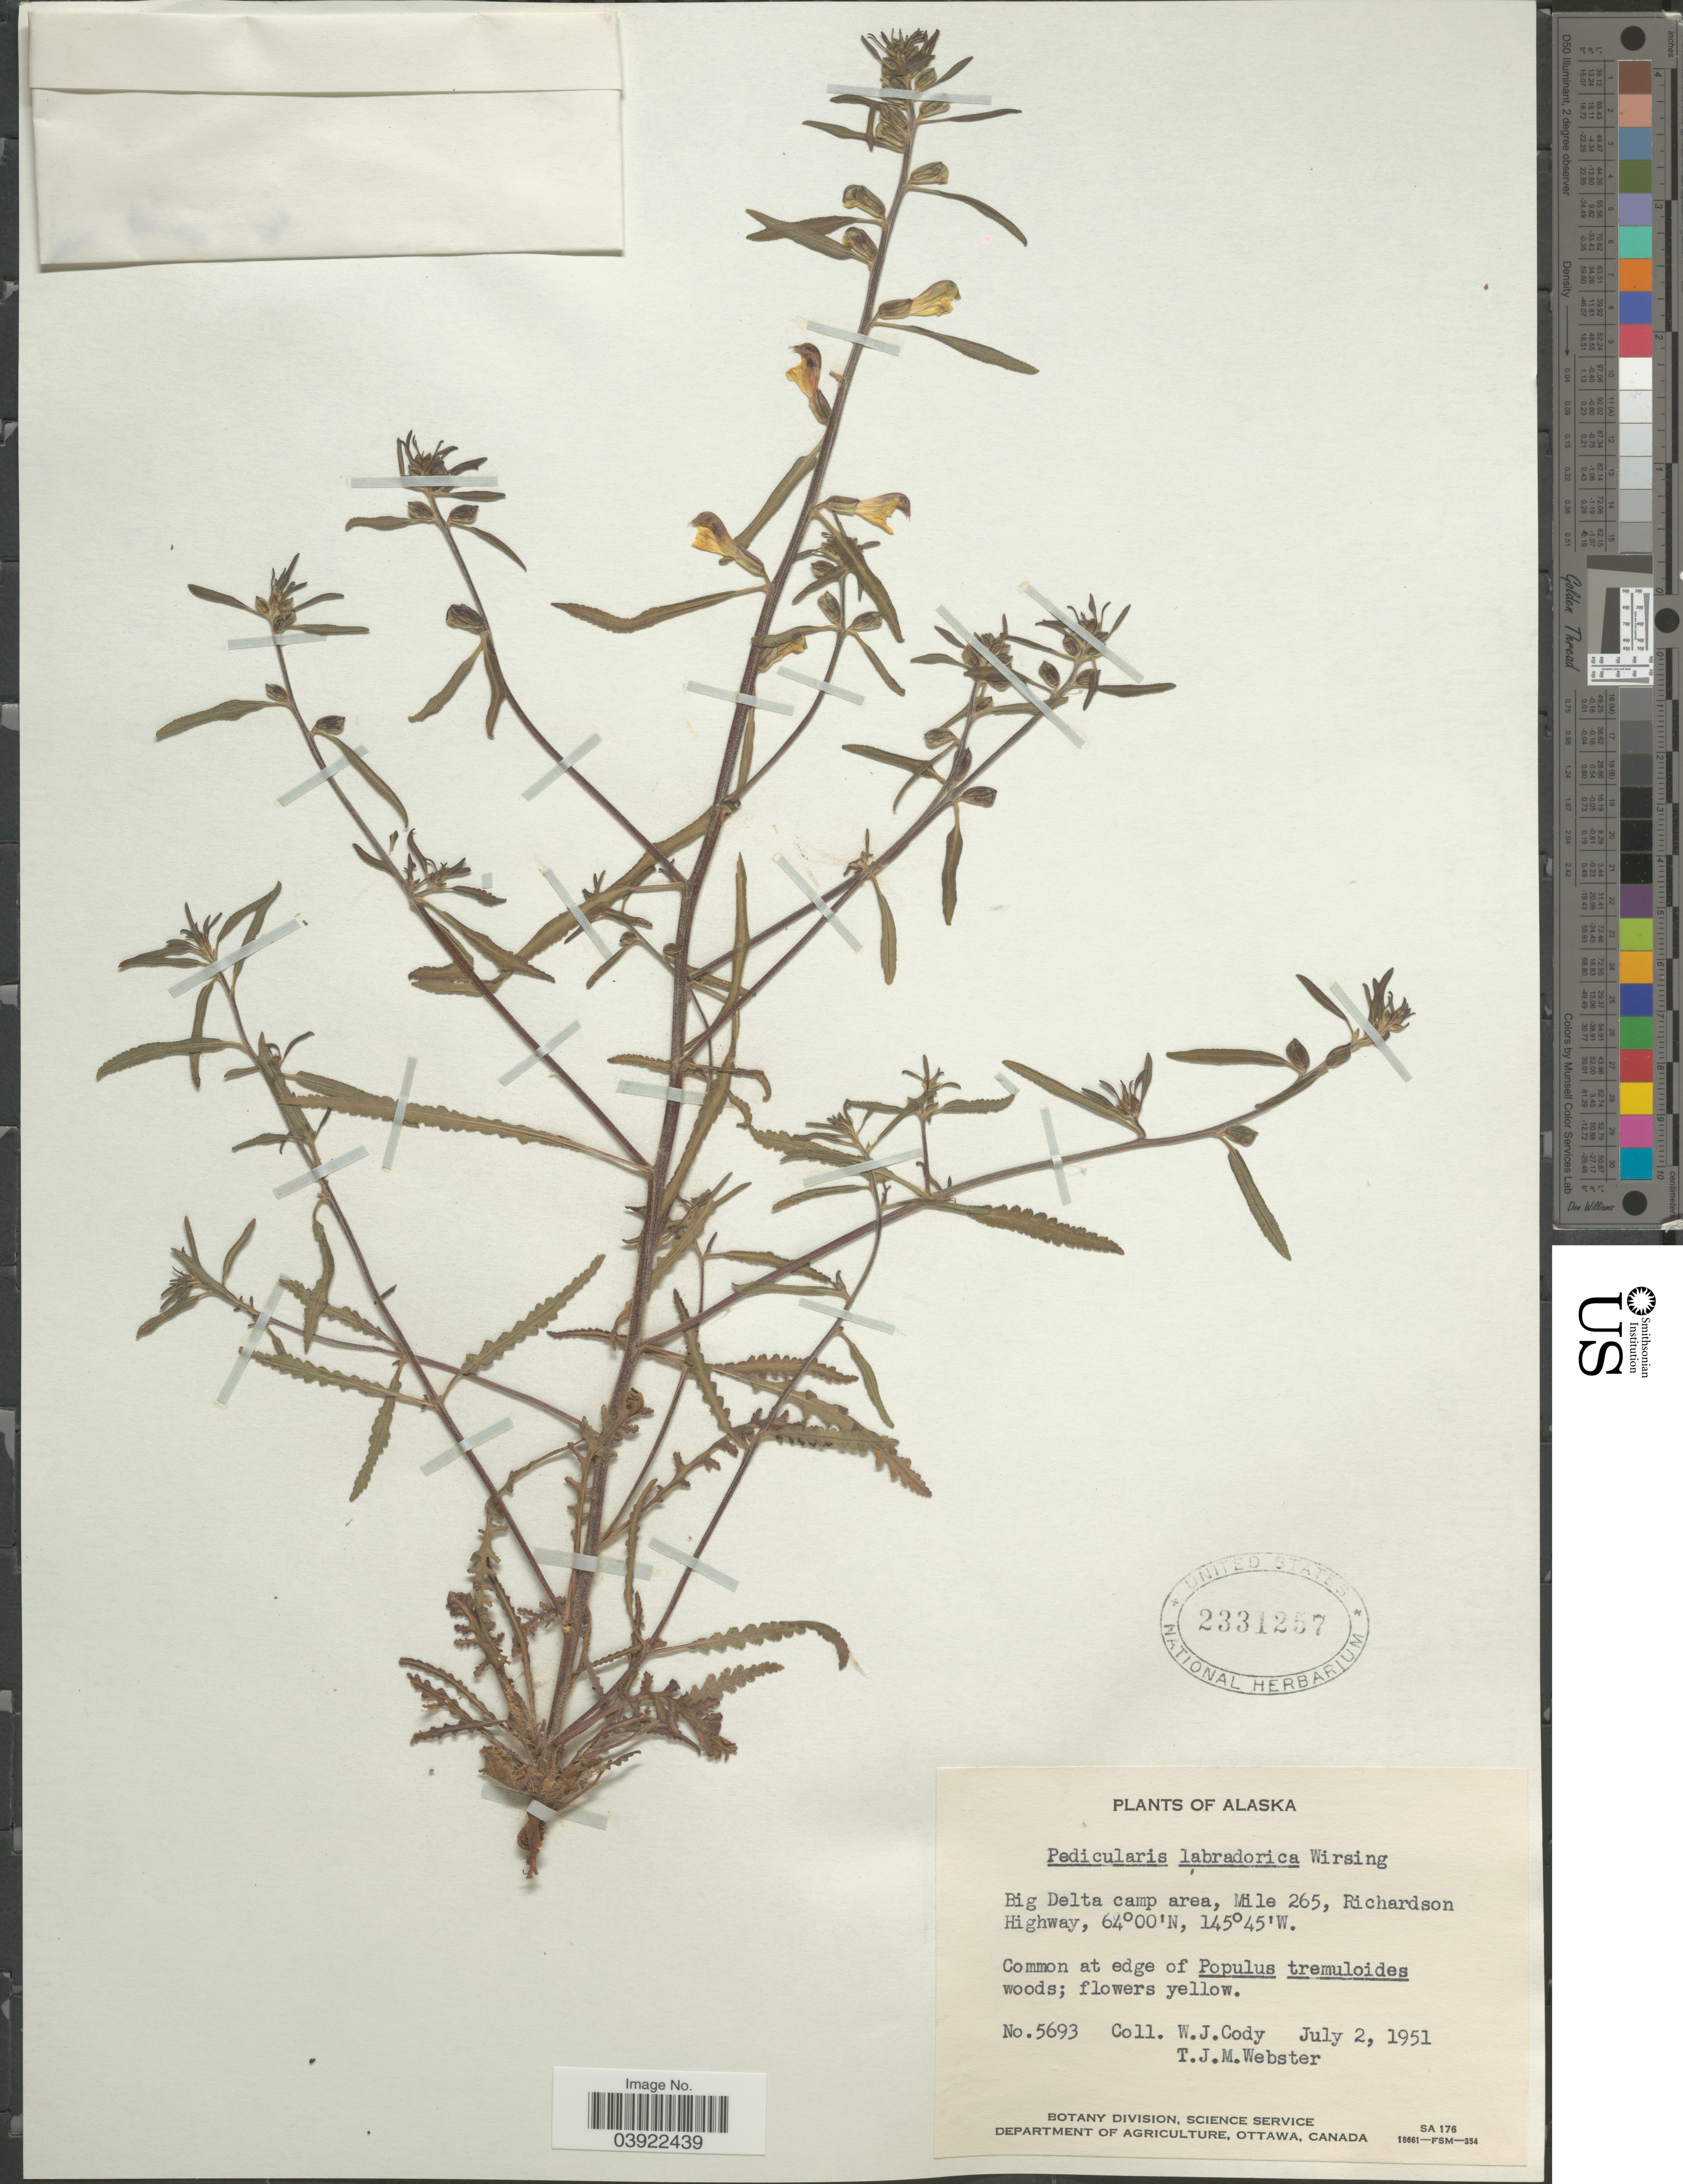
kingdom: Plantae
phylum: Tracheophyta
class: Magnoliopsida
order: Lamiales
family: Orobanchaceae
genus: Pedicularis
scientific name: Pedicularis labradorica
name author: Wirsing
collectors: W. Cody & T. J. Webster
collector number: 5693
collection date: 1951-07-02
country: United States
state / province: Alaska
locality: Big Delta camp area, Mile 265, Richardson Highway.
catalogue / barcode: US 2331257